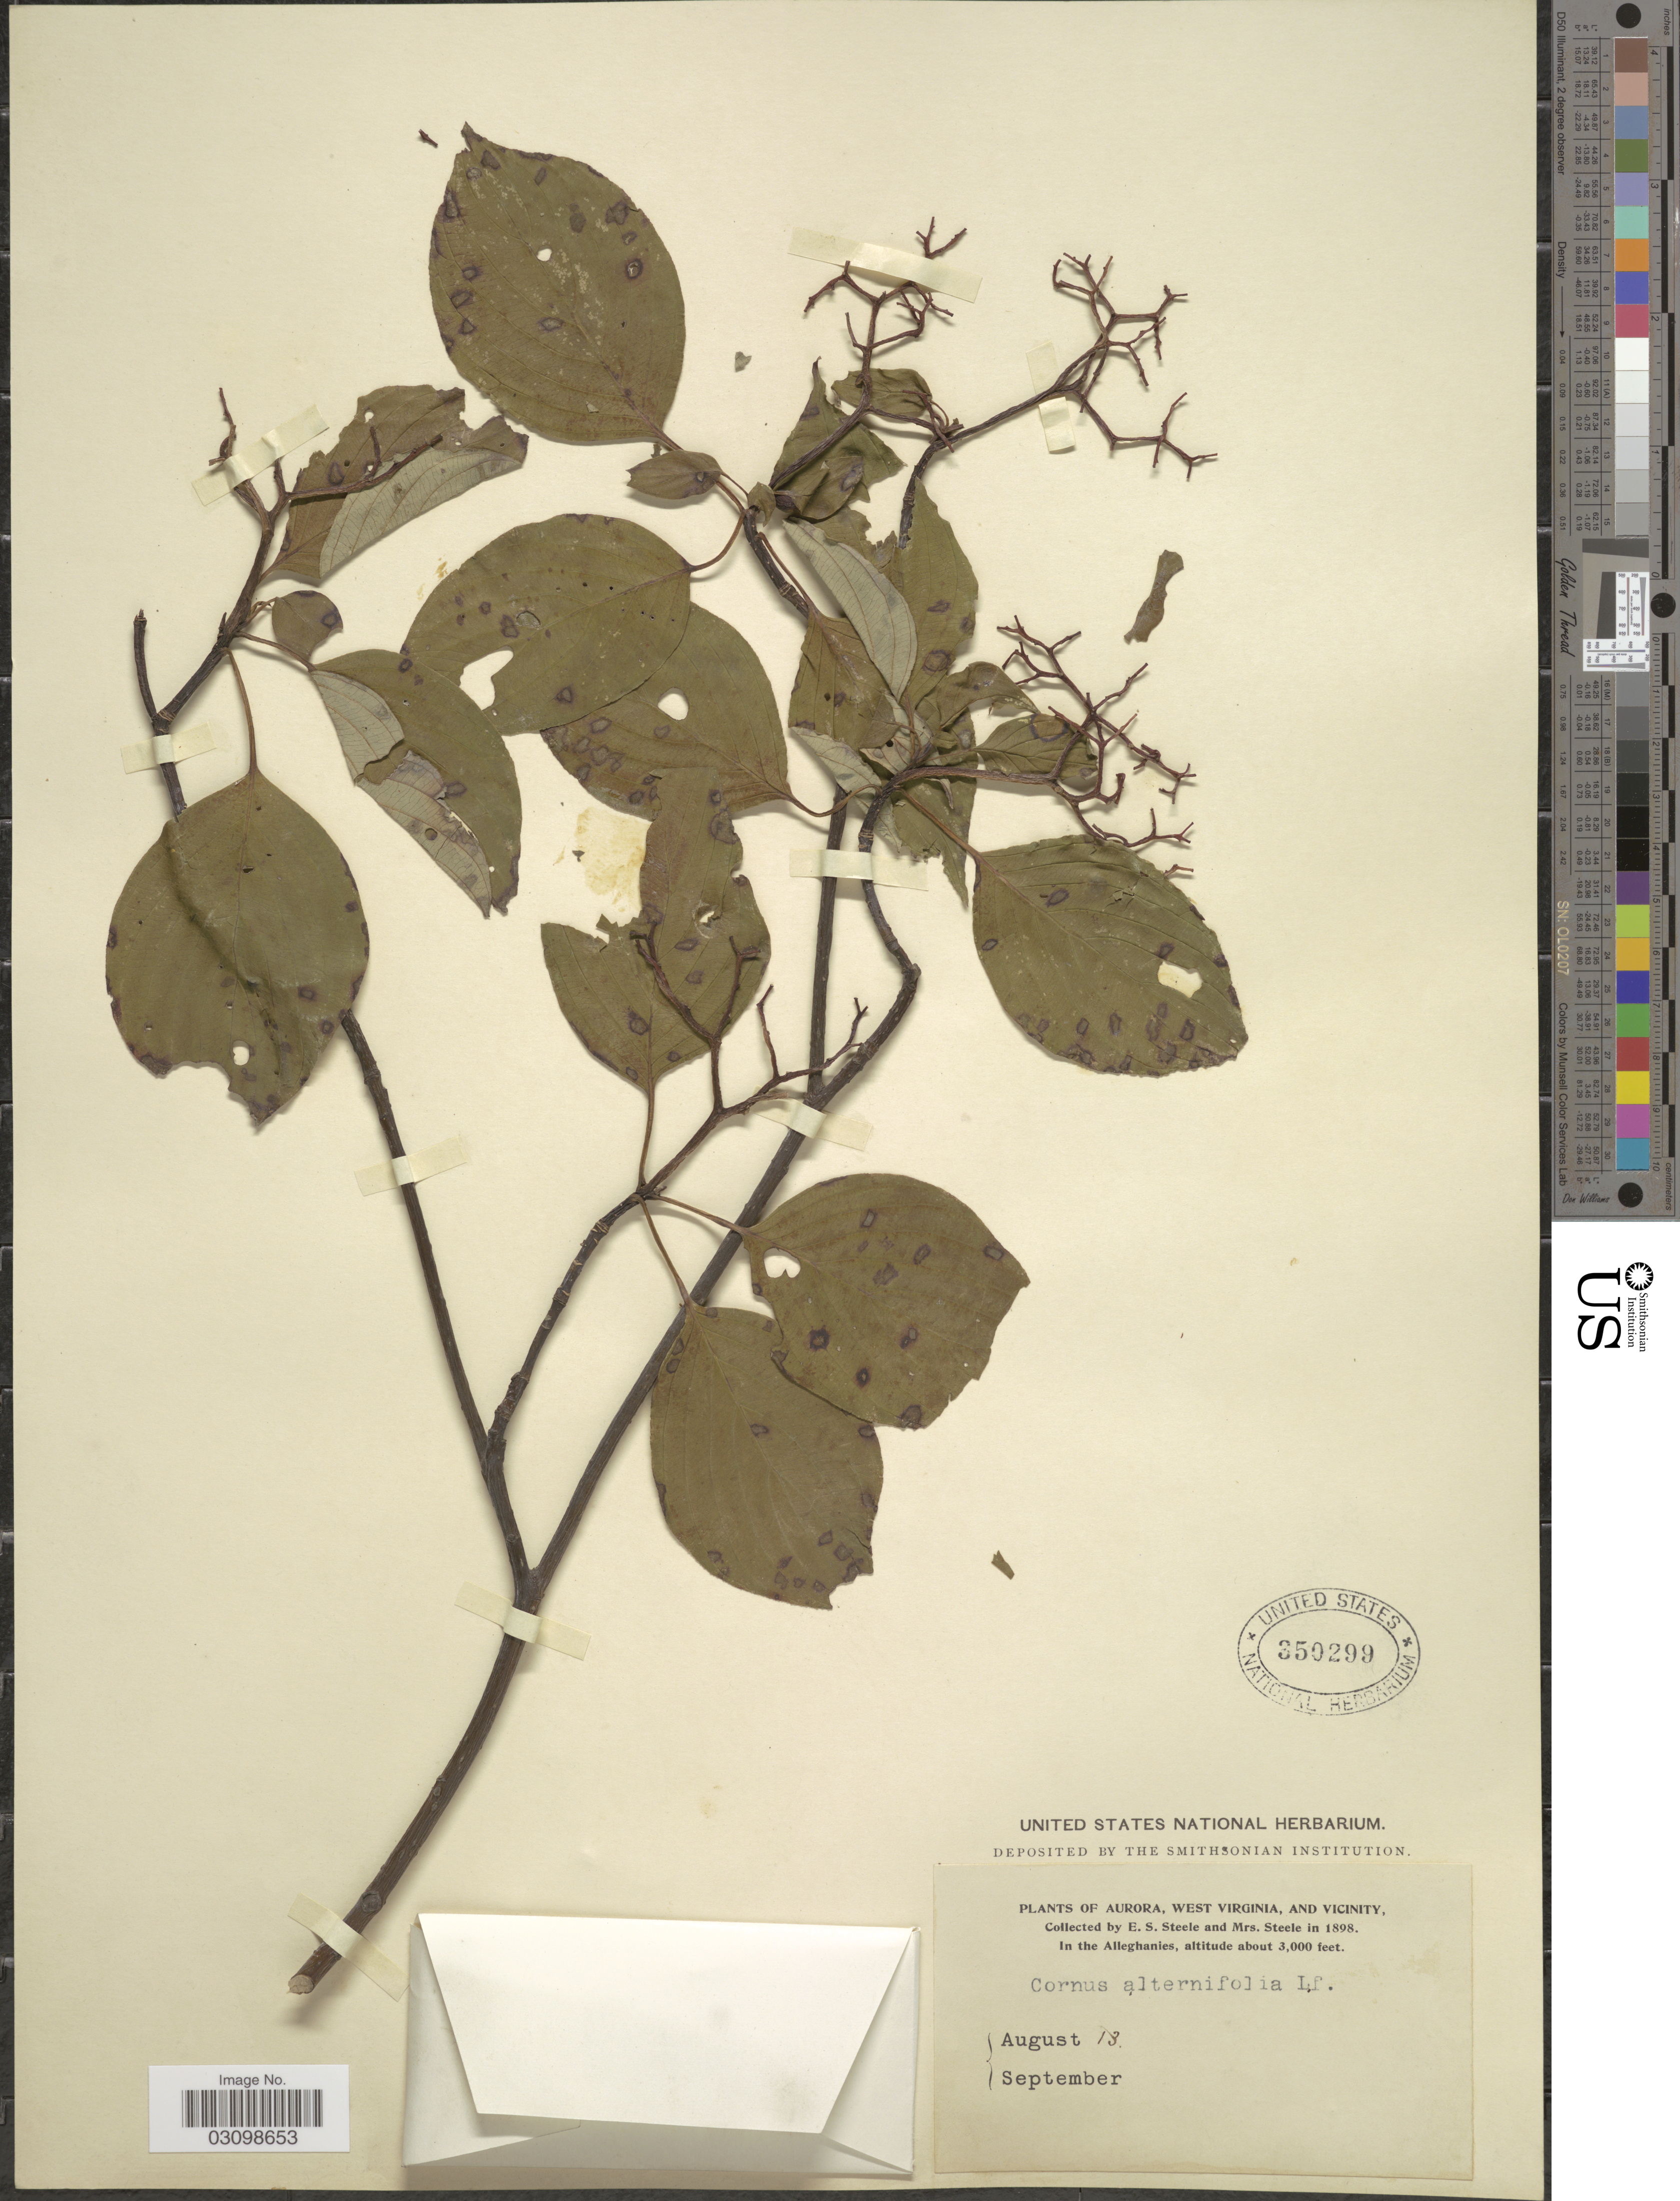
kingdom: Plantae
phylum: Tracheophyta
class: Magnoliopsida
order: Cornales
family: Cornaceae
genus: Cornus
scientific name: Cornus alternifolia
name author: L.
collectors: E. Steele & Mrs. E. S. Steele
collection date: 1898-08-13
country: United States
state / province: West Virginia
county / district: Preston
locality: Aurora, West Virginia, and Vicinity, In the Alleghanies.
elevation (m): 914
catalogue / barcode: US 350299